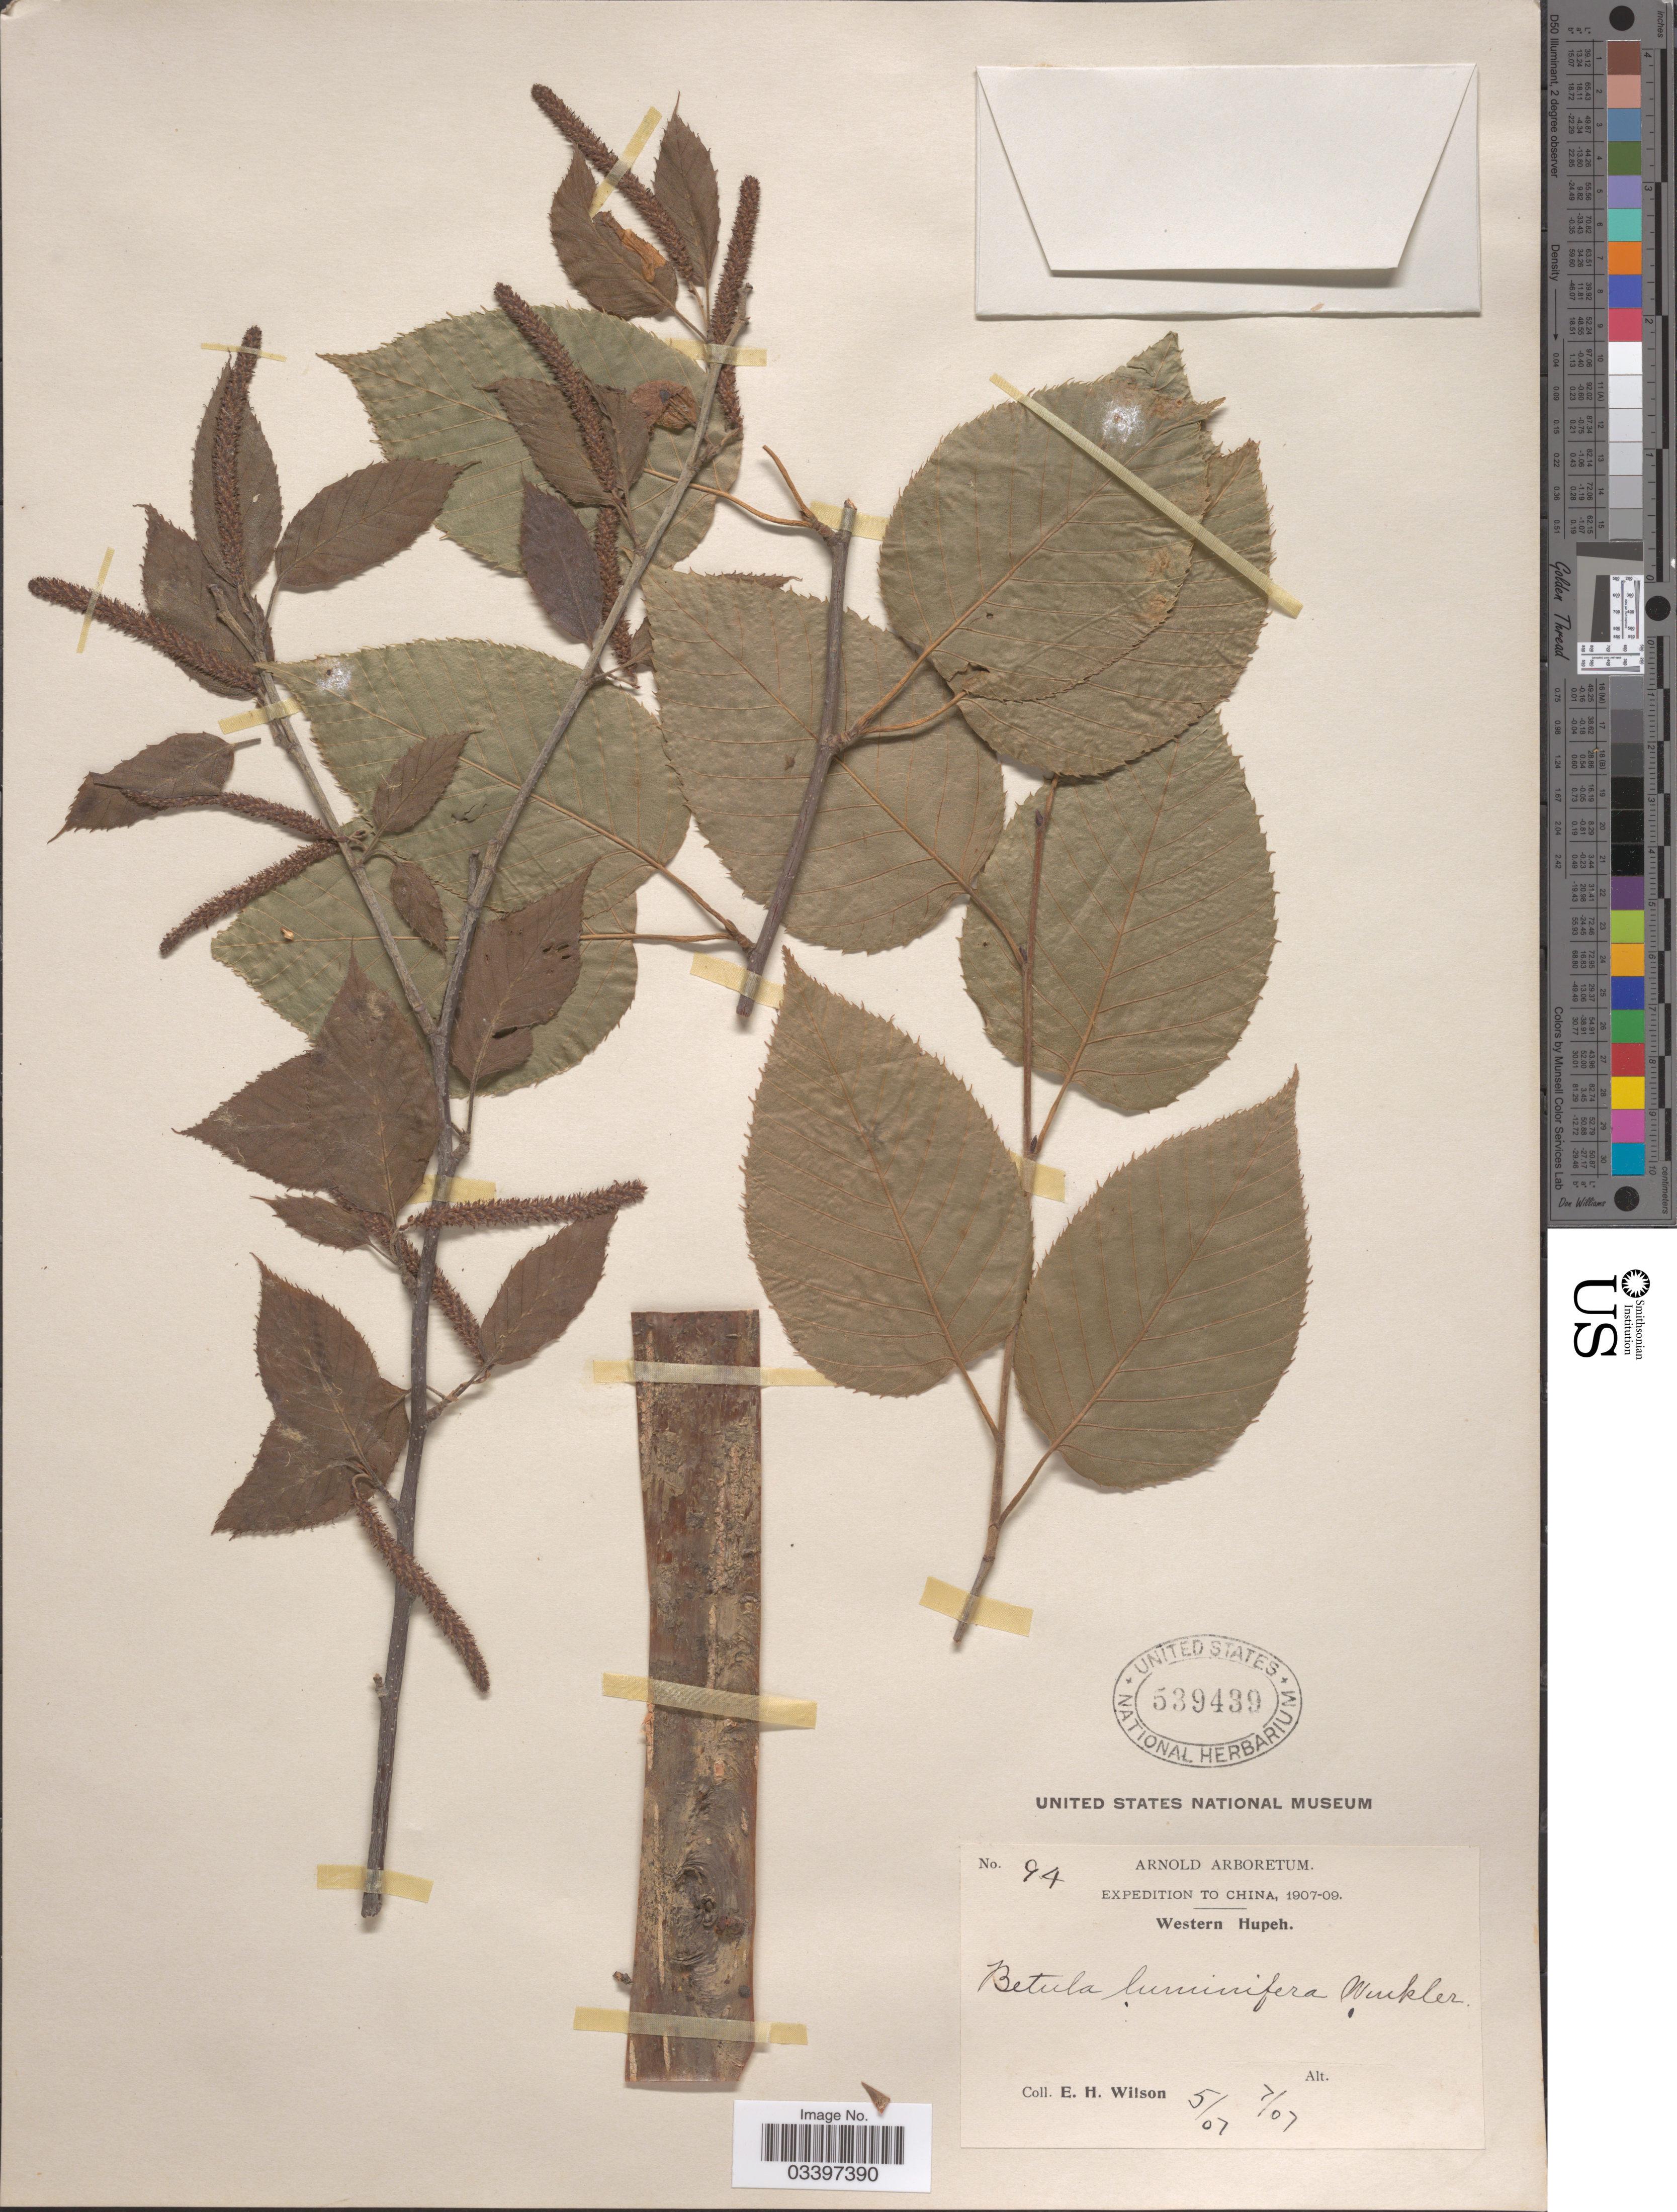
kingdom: Plantae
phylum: Tracheophyta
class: Magnoliopsida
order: Fagales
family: Betulaceae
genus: Betula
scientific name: Betula luminifera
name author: H.J.P. Winkl.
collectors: E. Wilson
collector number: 94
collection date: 1907-05/1907-07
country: China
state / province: Hubei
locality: Western Hupeh.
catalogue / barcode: US 539439